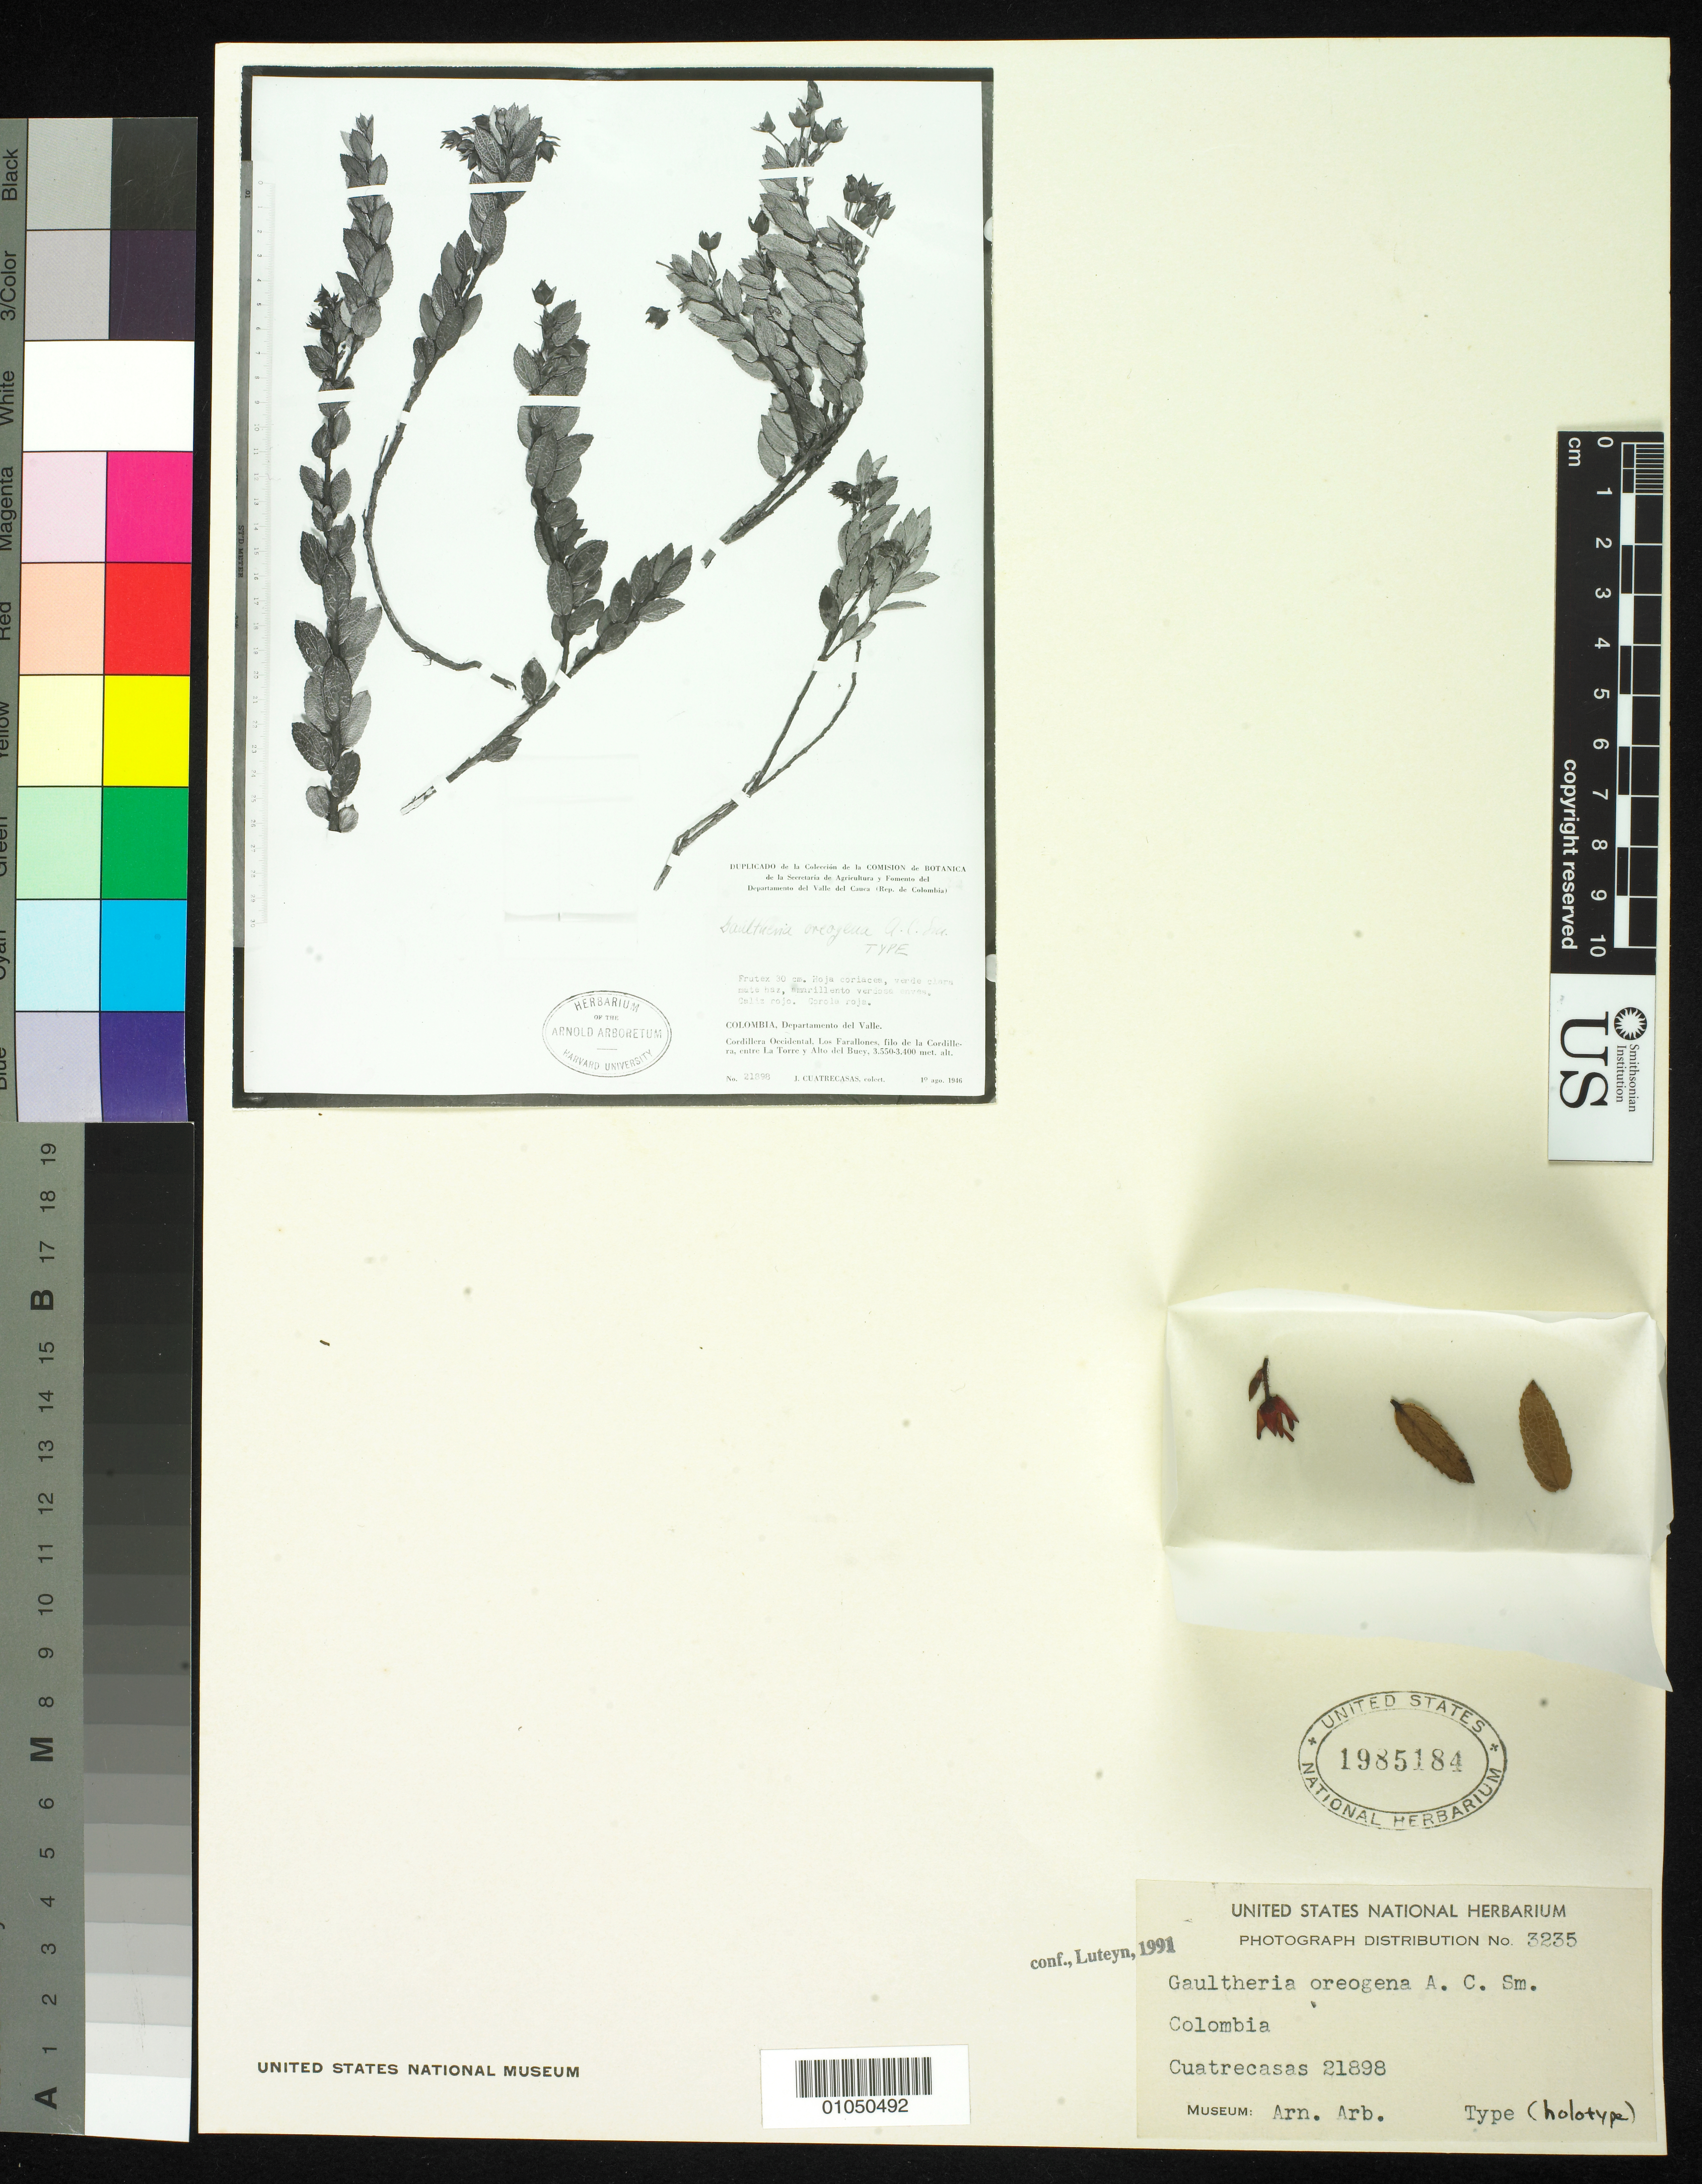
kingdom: Plantae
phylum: Tracheophyta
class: Magnoliopsida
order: Ericales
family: Ericaceae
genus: Gaultheria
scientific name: Gaultheria oreogena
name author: A.C. Sm.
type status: Isotype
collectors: J. Cuatrecasas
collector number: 21898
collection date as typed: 10 Aug 1946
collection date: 1946-08-10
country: Colombia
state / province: Valle del Cauca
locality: Los Farallones, between Latorre and Alto del Buey.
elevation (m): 3400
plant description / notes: Photograph and fragmentary material of (holo)type specimen ex herb. Arnold Arboretum.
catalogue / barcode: US 1985184